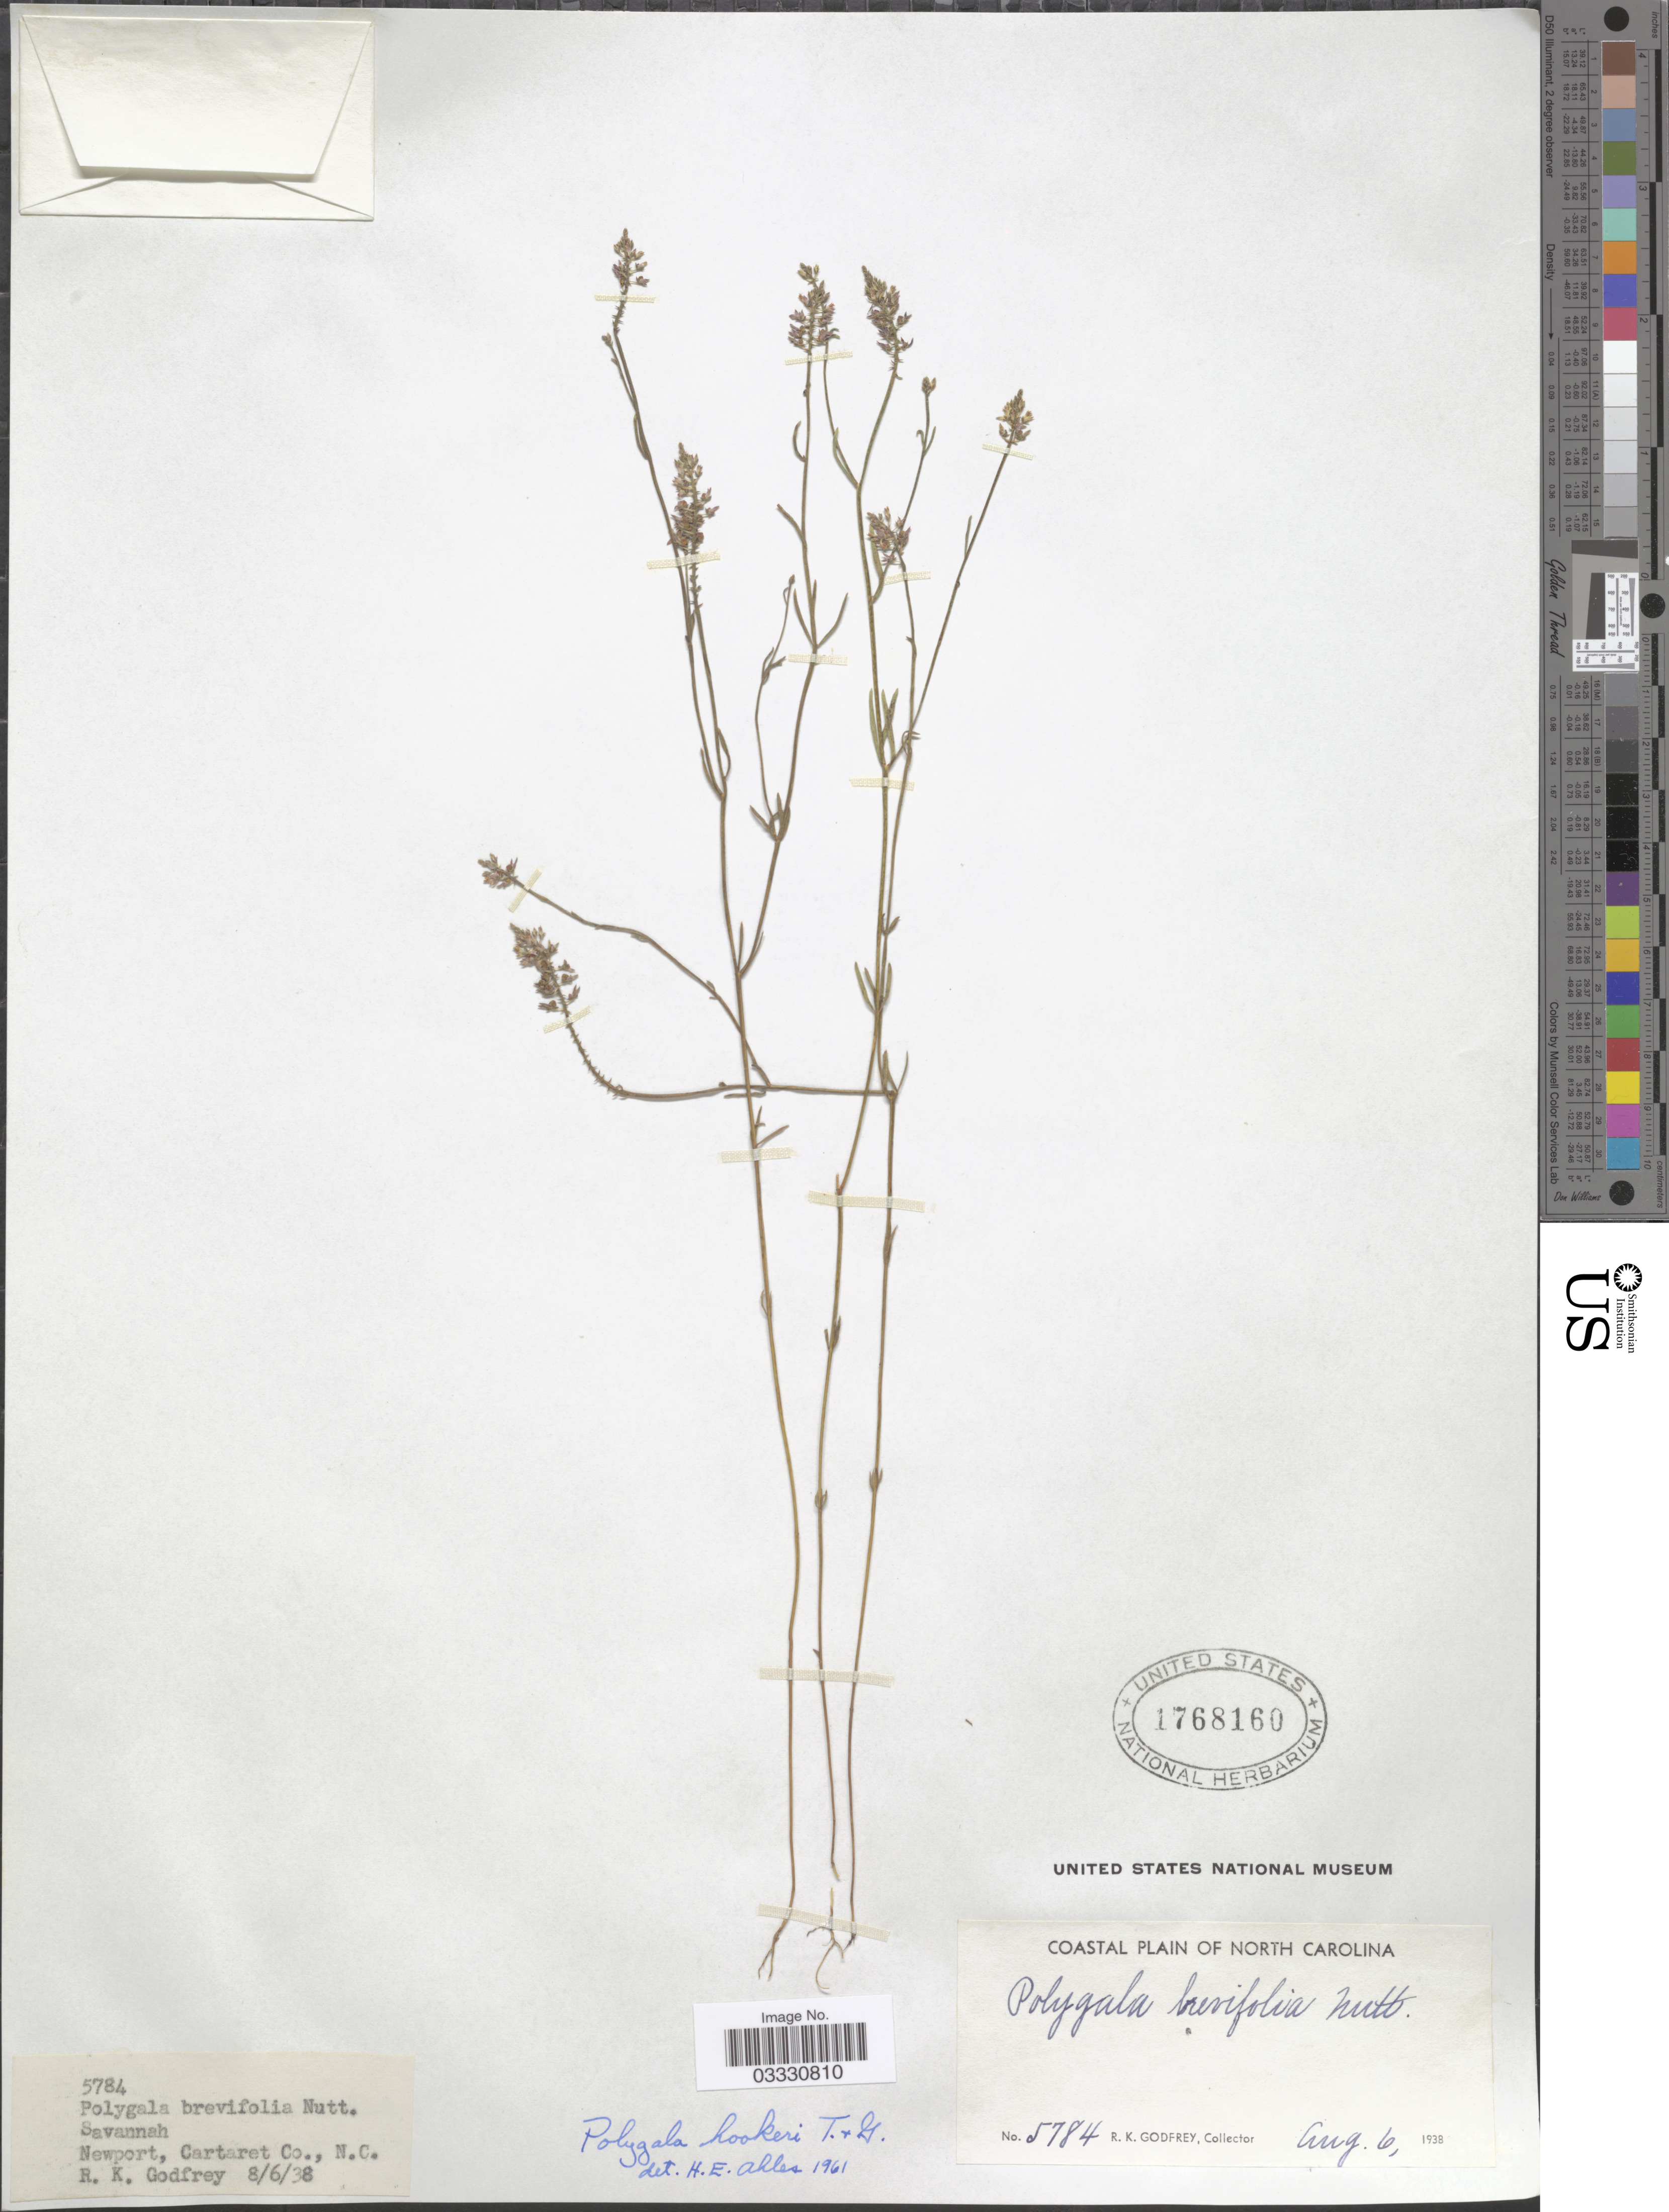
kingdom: Plantae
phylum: Tracheophyta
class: Magnoliopsida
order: Fabales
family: Polygalaceae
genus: Polygala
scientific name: Polygala hookeri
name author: Torr. & A. Gray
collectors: R. K. Godfrey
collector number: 5784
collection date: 1938-08-06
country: United States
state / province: North Carolina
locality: Newport, Cartaret Co., Coastal Plain of North Carolina.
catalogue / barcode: US 1768160